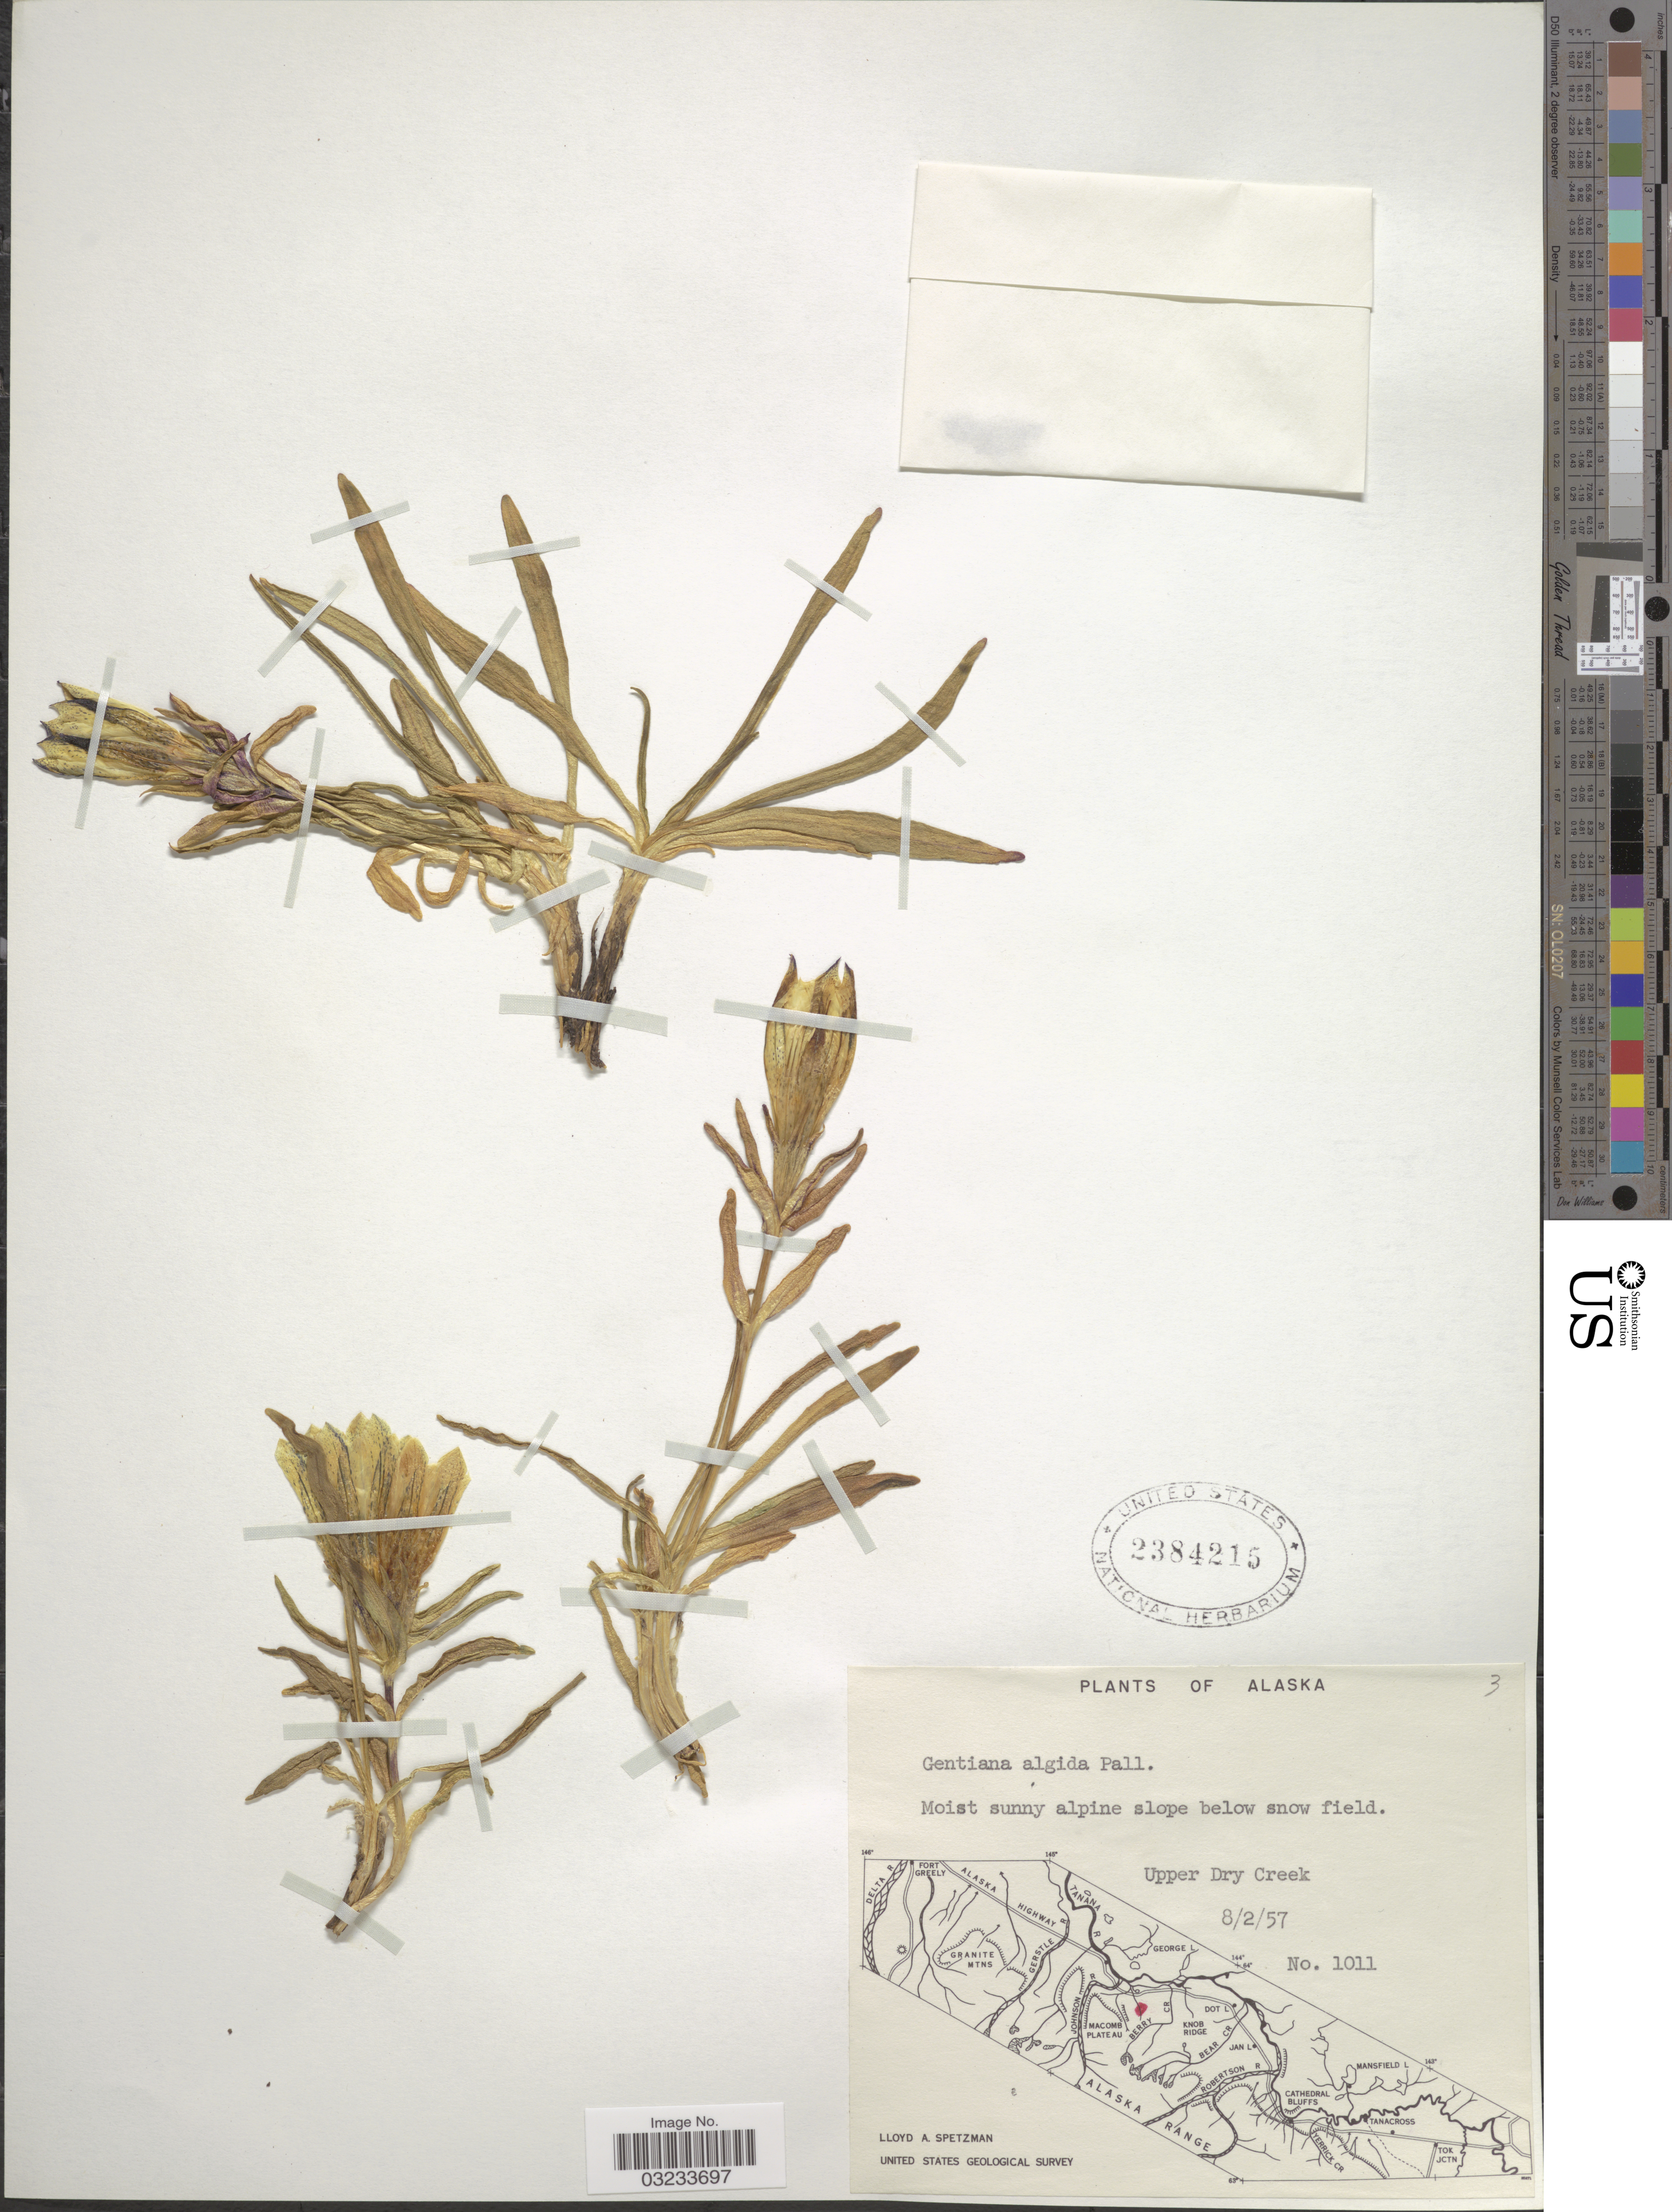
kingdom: Plantae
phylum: Tracheophyta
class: Magnoliopsida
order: Gentianales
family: Gentianaceae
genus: Gentiana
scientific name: Gentiana algida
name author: Pall.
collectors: L. Spetzman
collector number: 1011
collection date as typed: Transcribed d/m/y: 2/8/57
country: United States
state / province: Alaska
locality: Upper Dry Creek.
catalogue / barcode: US 2384215